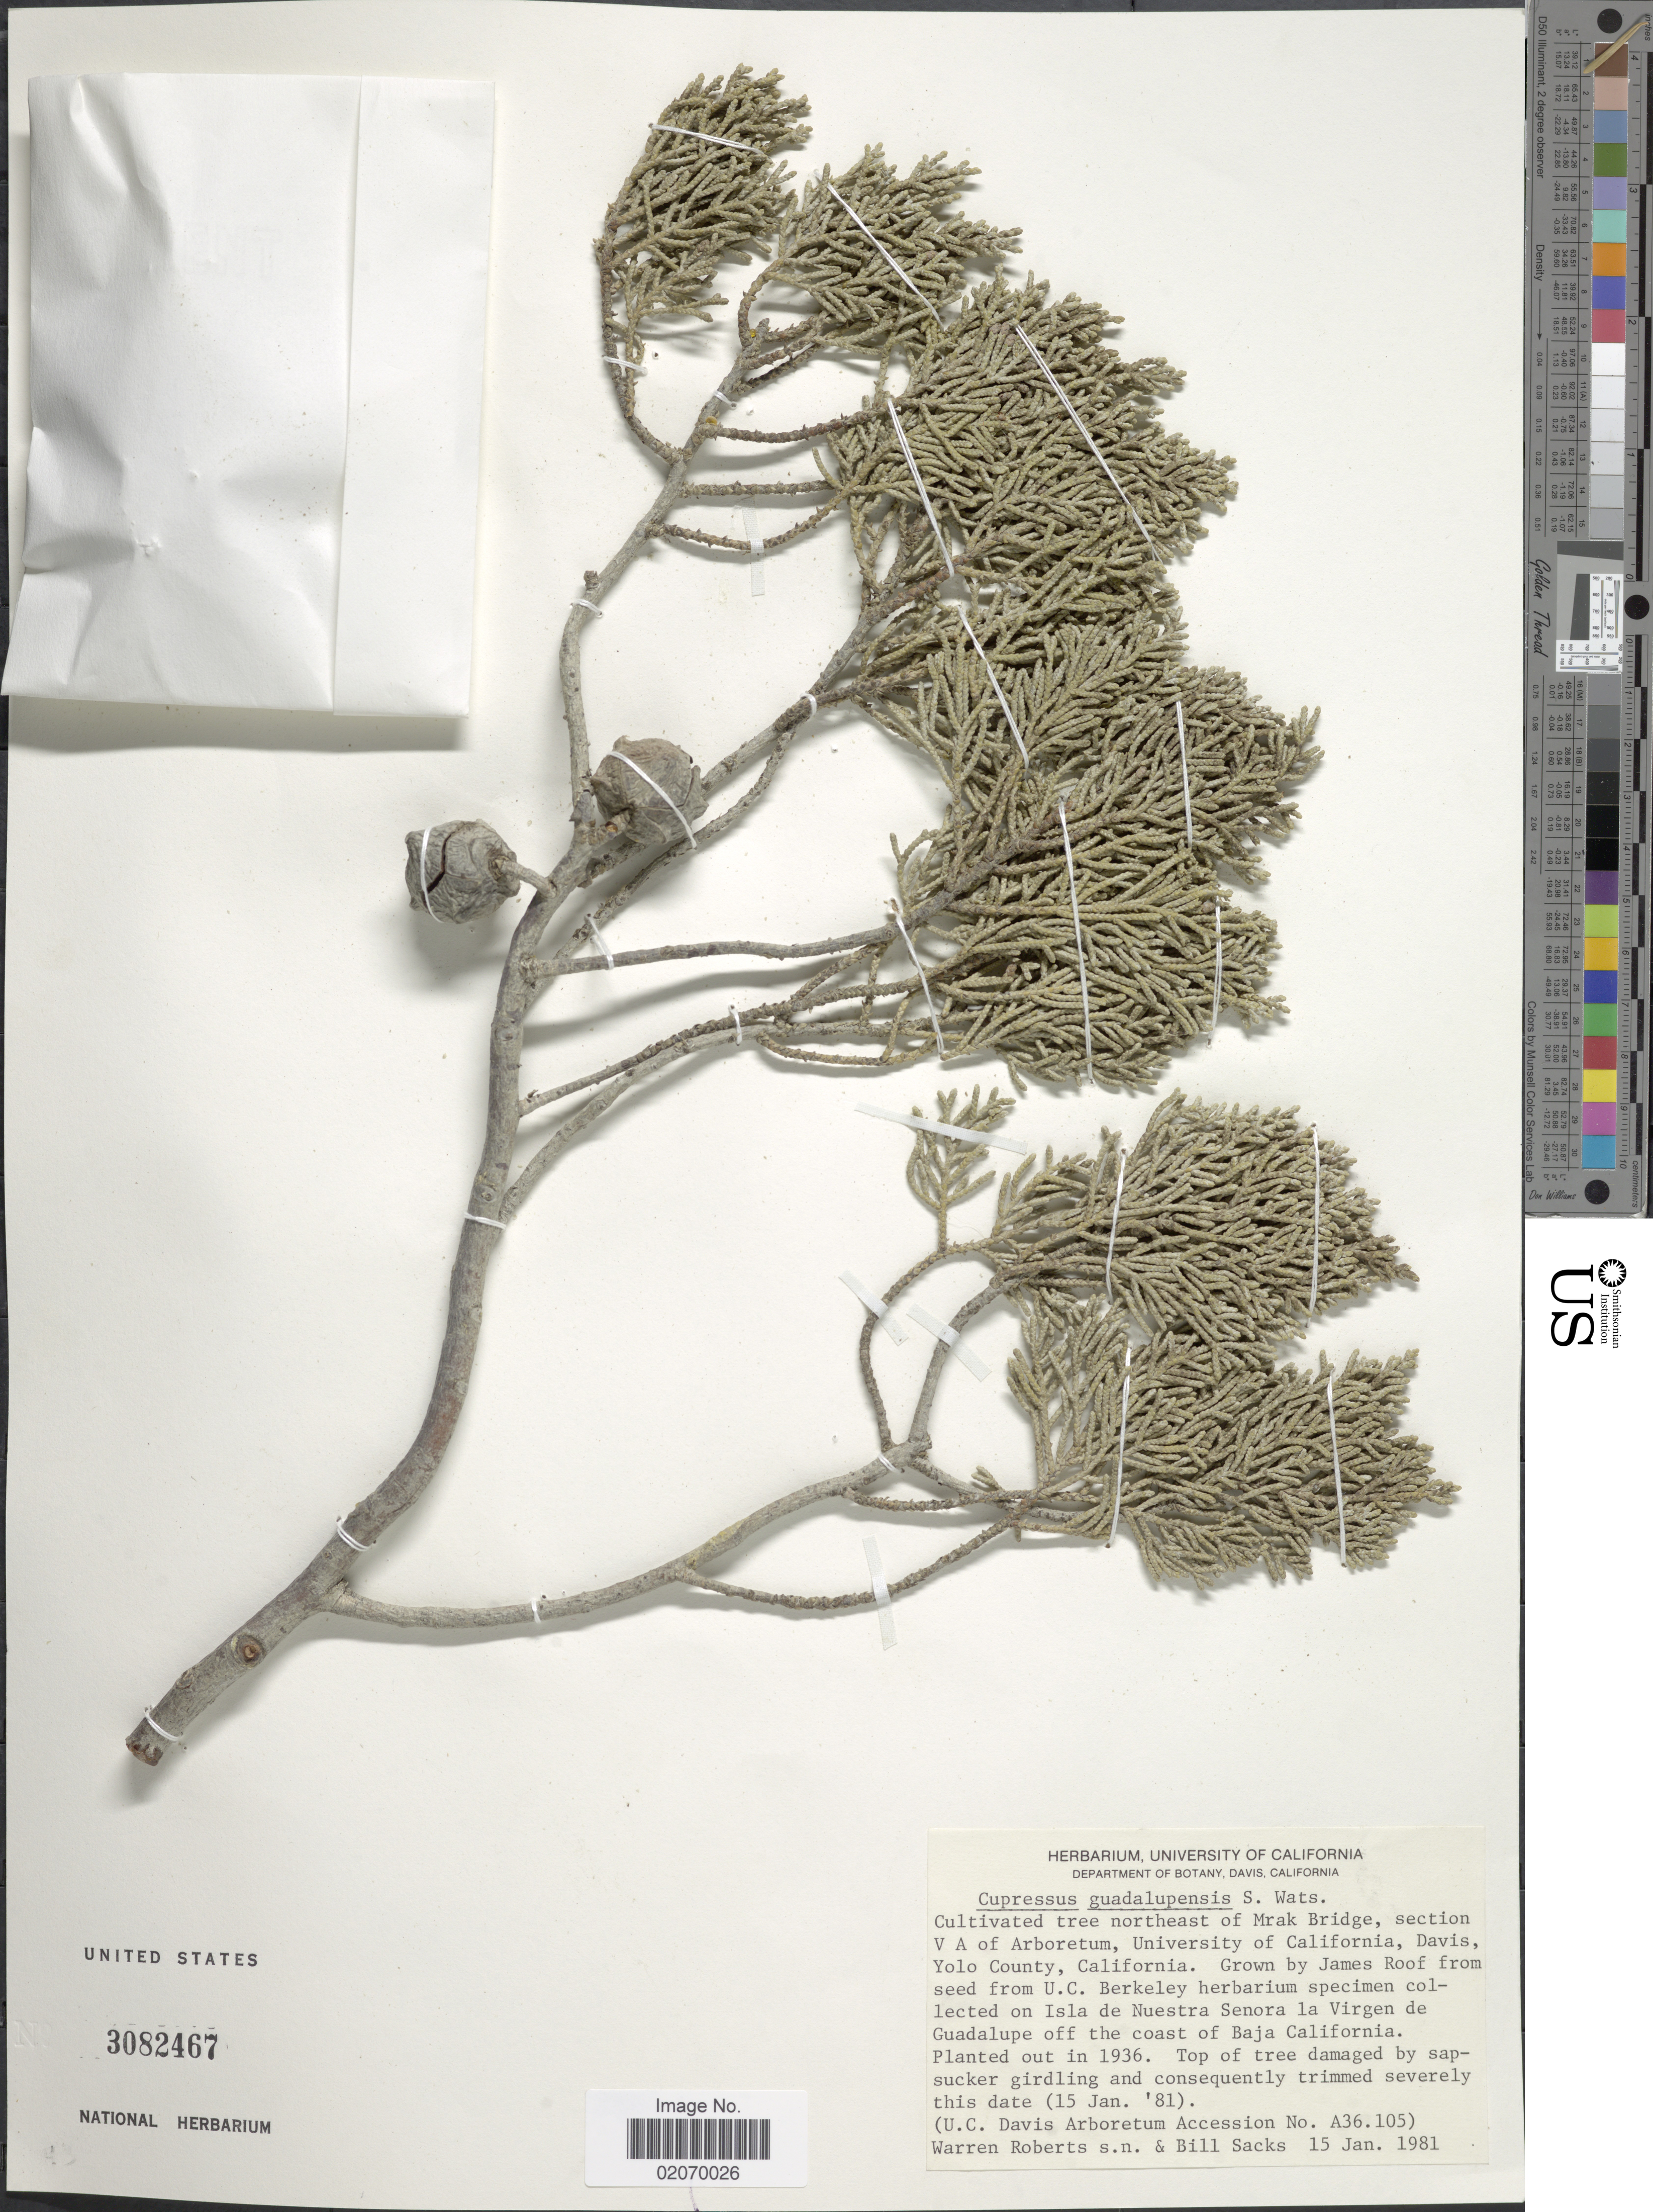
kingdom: Plantae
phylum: Tracheophyta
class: Pinopsida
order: Pinales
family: Cupressaceae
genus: Hesperocyparis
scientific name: Hesperocyparis guadalupensis (S. Watson) Bartel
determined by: (US) Smithsonian Institution - National Museum of Natural History - Department of Botany (UNITED STATES)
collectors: J. Roof, W. Roberts & B. Sacks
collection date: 1981-01-15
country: United States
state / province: California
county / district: Yolo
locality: Northeast of Mrak Bridge, section VA of Arboretum, University of California, Davis, Yolo County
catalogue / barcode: US 3082467